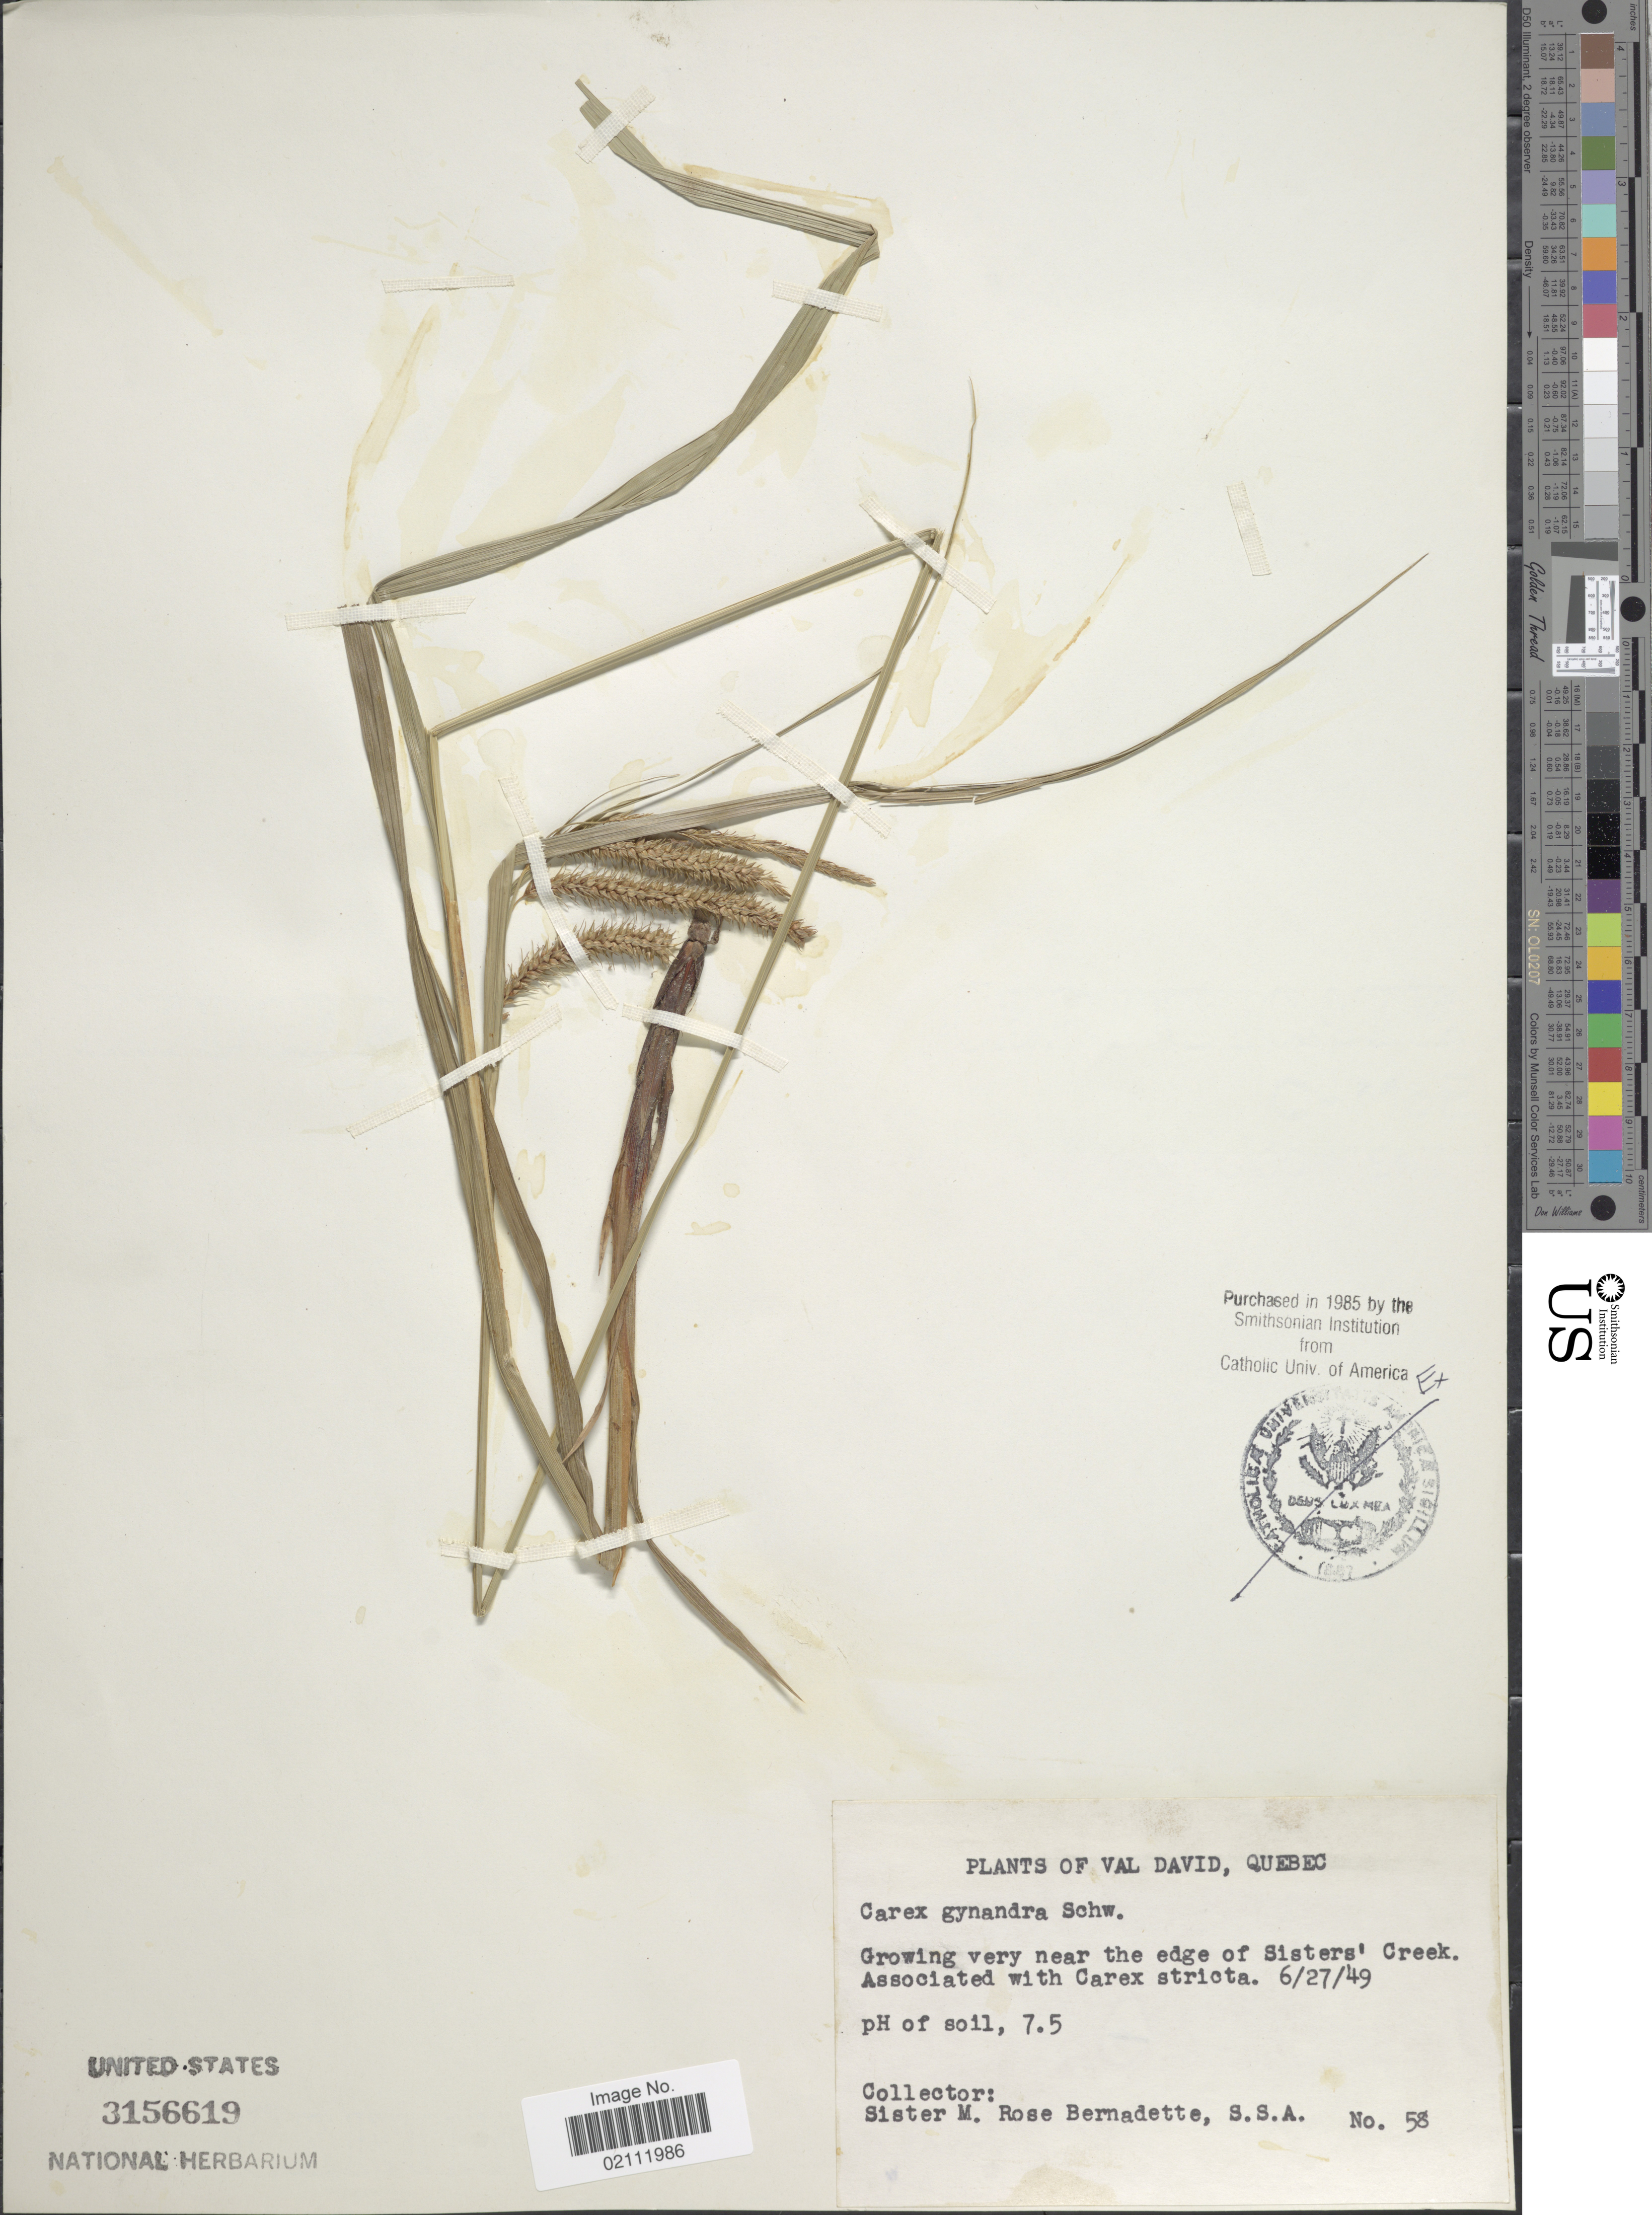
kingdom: Plantae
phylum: Tracheophyta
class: Liliopsida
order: Poales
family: Cyperaceae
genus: Carex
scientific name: Carex gynandra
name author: Schwein.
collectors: M. Bernadette & S. S. A.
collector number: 58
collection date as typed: Transcribed d/m/y: 27/6/49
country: Canada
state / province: Quebec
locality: Val David, near the edge of Sisters' Creek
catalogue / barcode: US 3156619